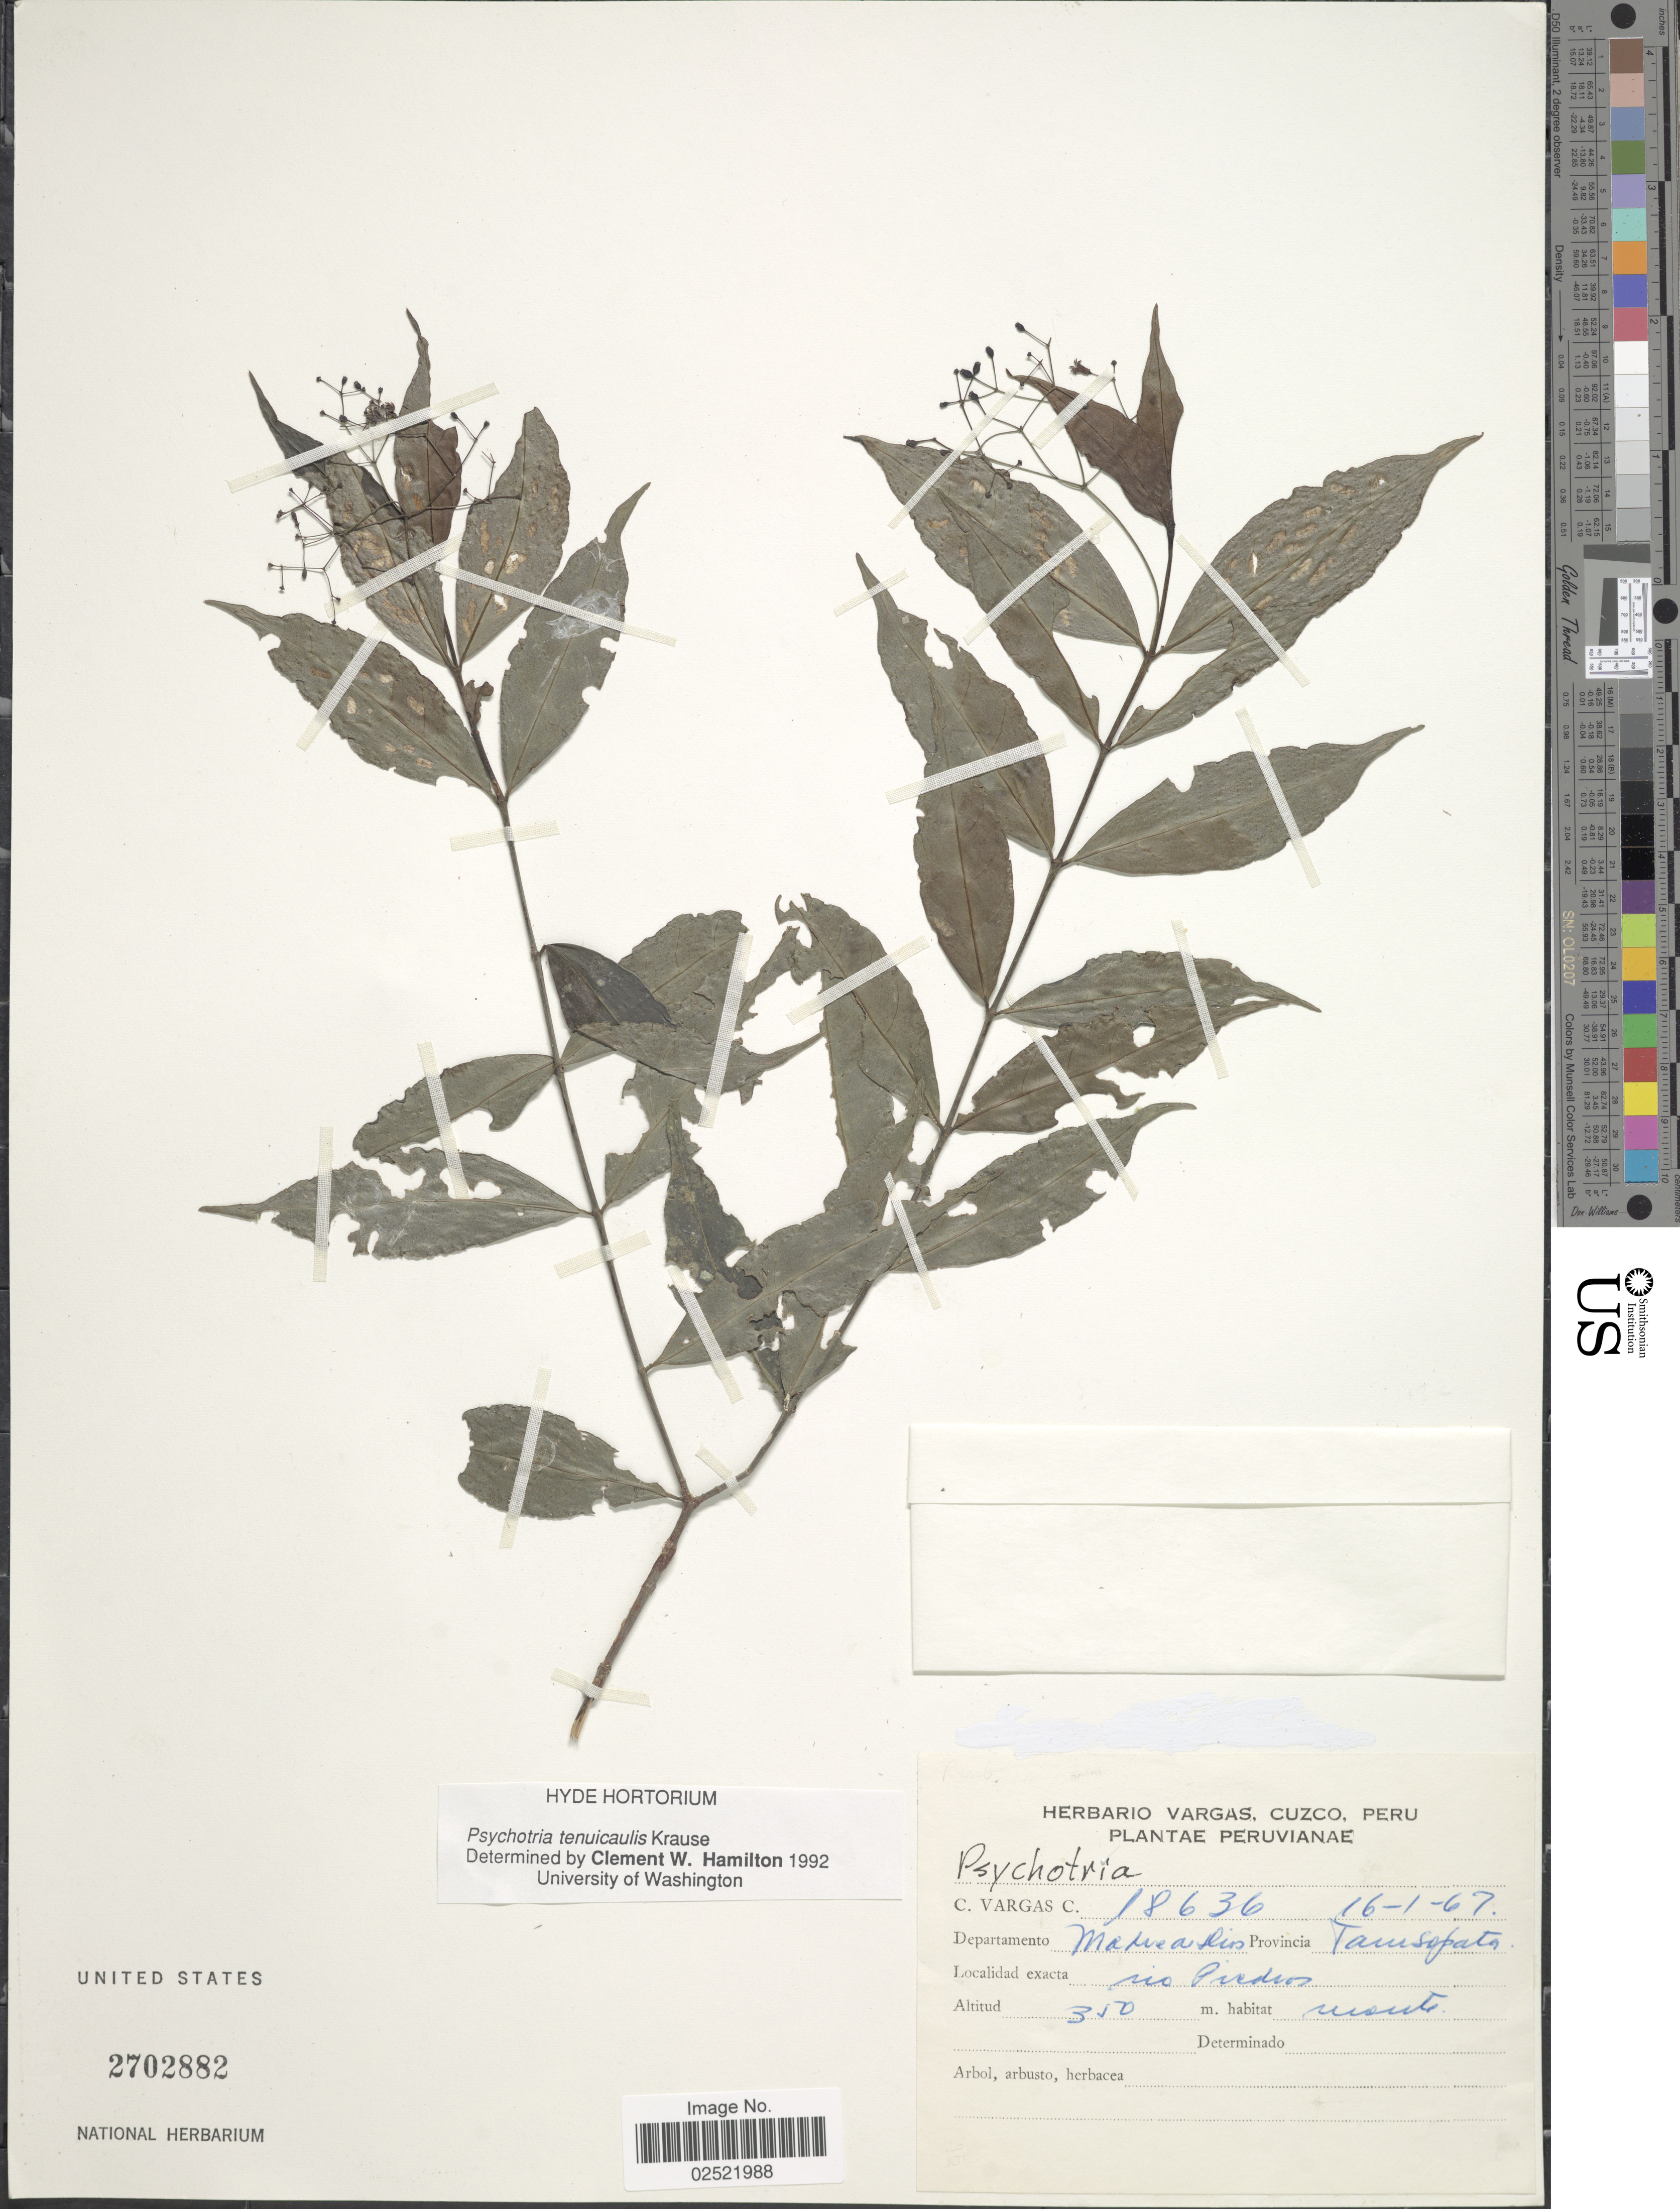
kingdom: Plantae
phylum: Tracheophyta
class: Magnoliopsida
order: Gentianales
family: Rubiaceae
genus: Psychotria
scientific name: Psychotria tenuicaulis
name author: K. Krause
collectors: C. Vargas Calderón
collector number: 18636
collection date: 1967-01-16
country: Peru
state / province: Madre de Dios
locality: Provincia Tambopata, rio Piedras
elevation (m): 350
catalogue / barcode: US 2702882